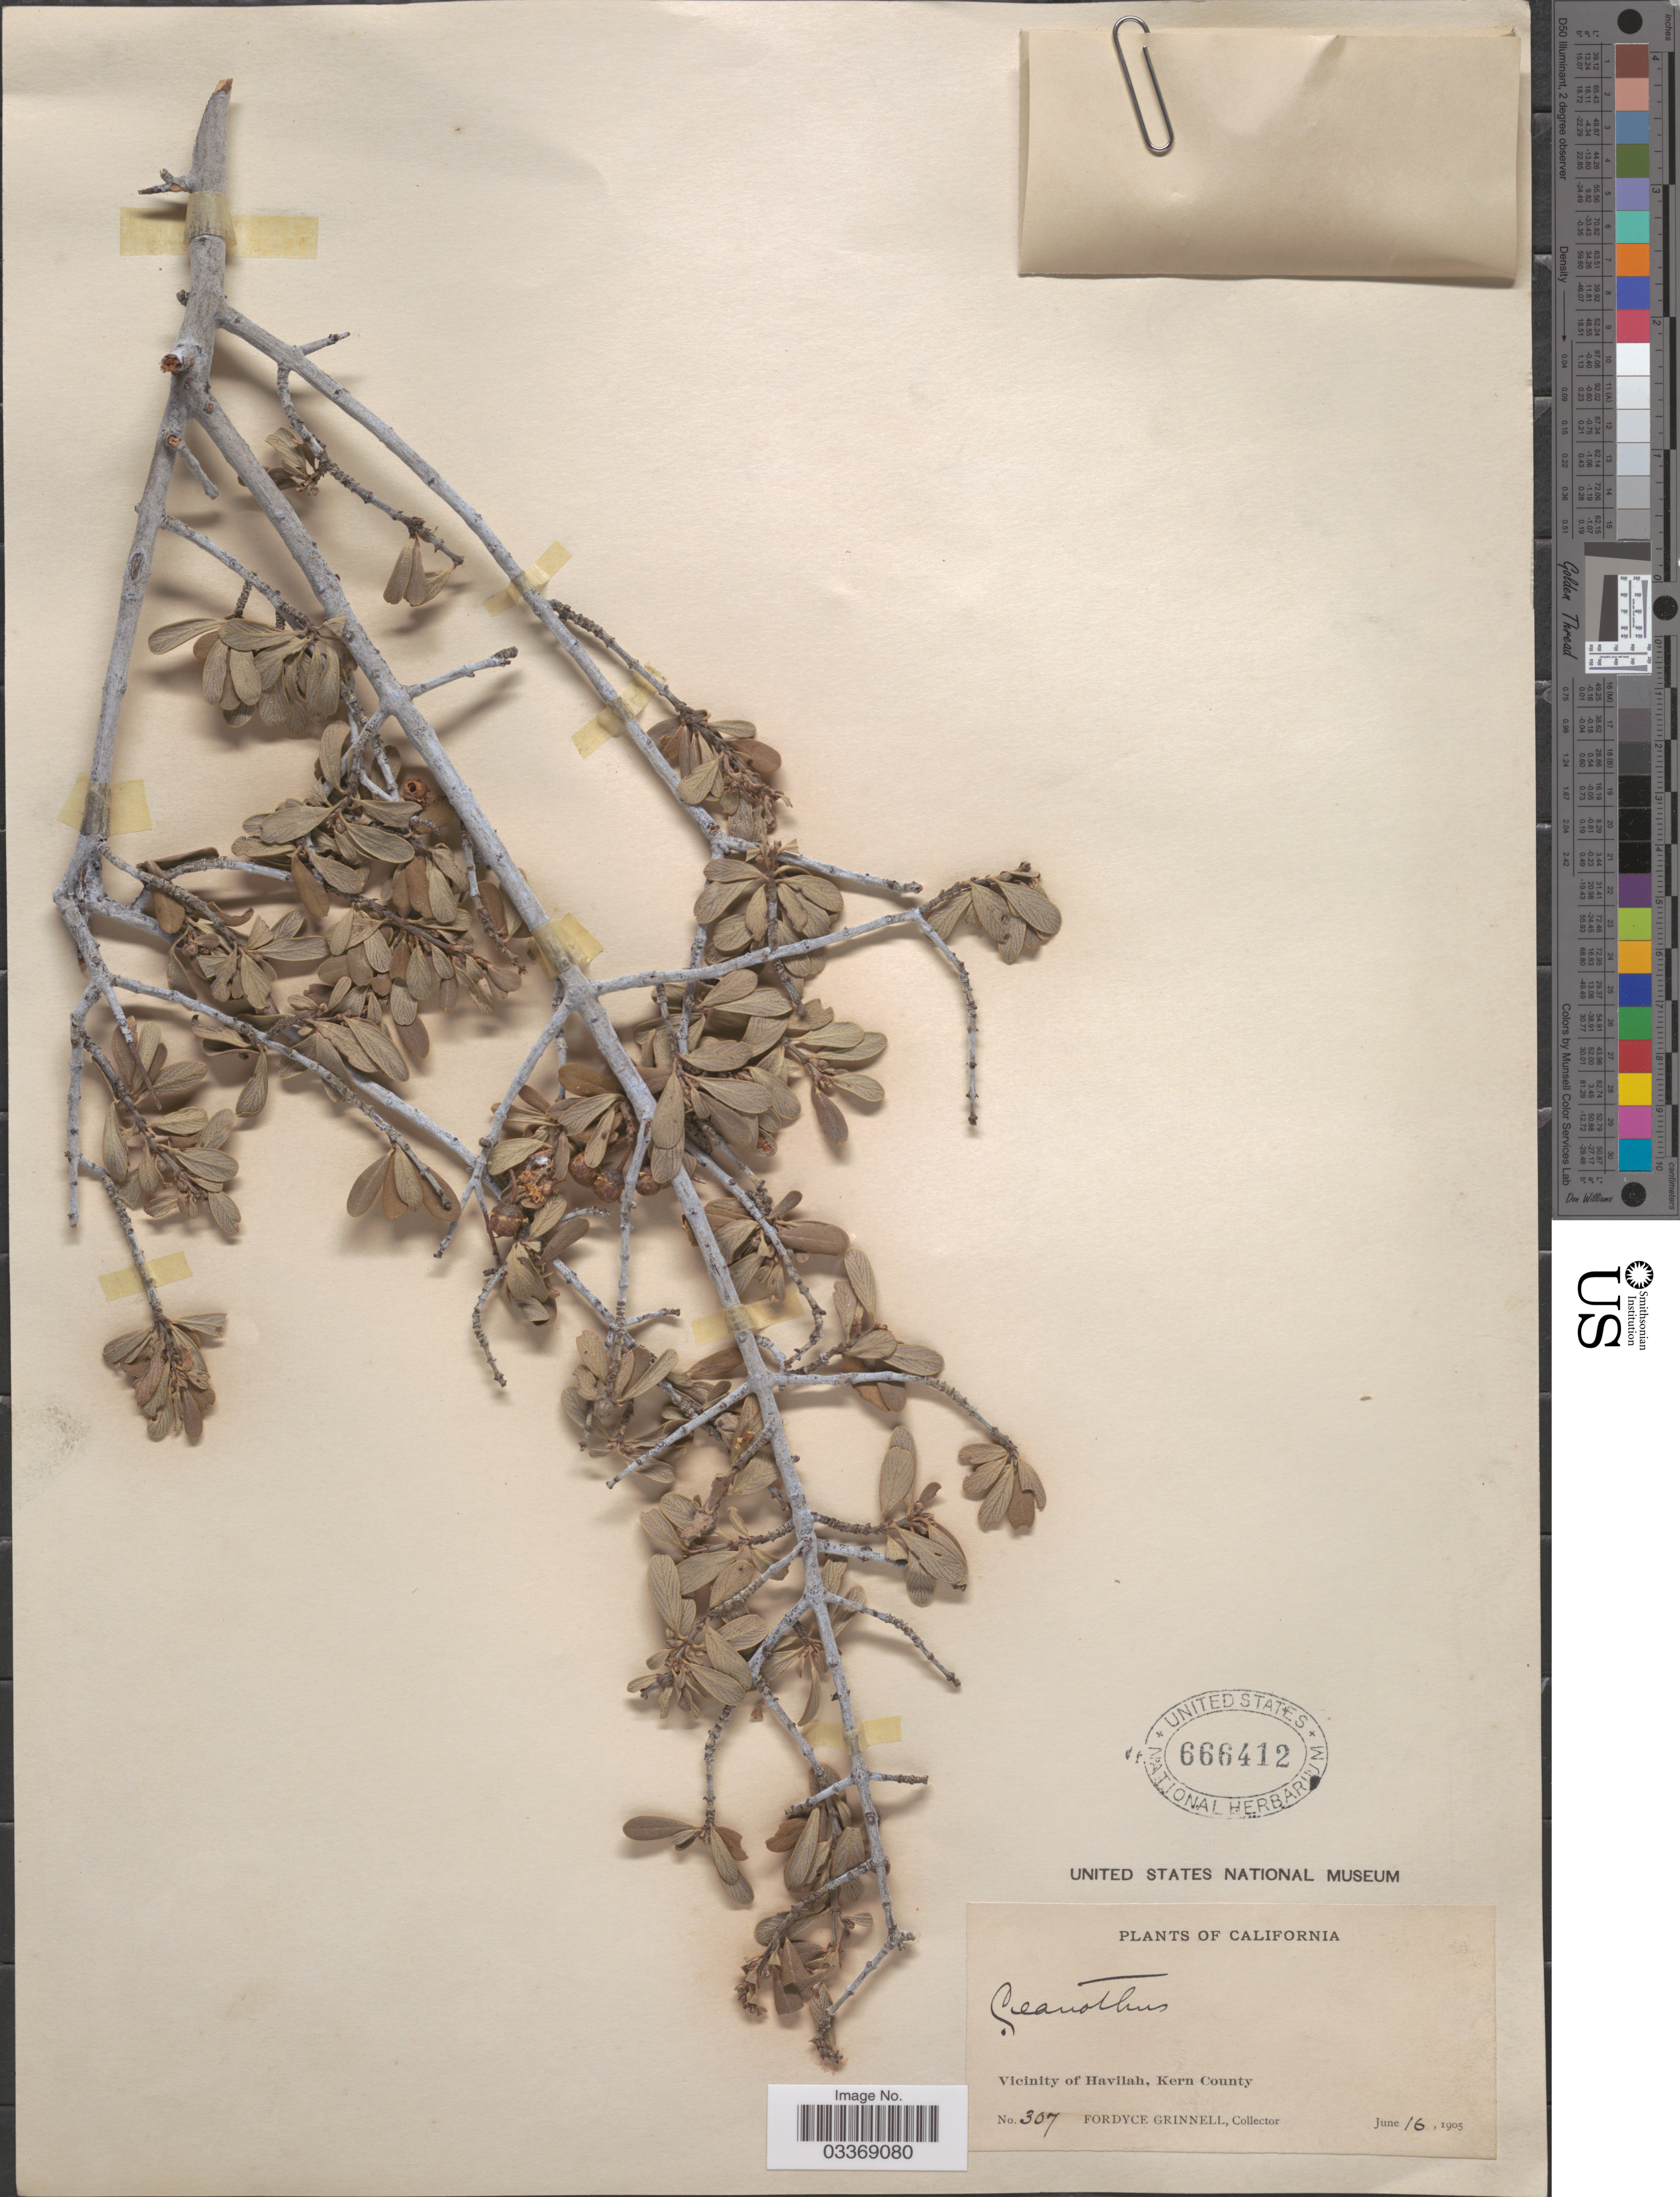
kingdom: Plantae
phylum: Tracheophyta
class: Magnoliopsida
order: Rosales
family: Rhamnaceae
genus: Ceanothus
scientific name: Ceanothus cuneatus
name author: (Hook.) Nutt.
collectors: F. Grinnell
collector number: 307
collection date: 1905-06-16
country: United States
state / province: California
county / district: Kern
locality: Vicinity of Havilah, Kern County.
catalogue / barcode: US 666412